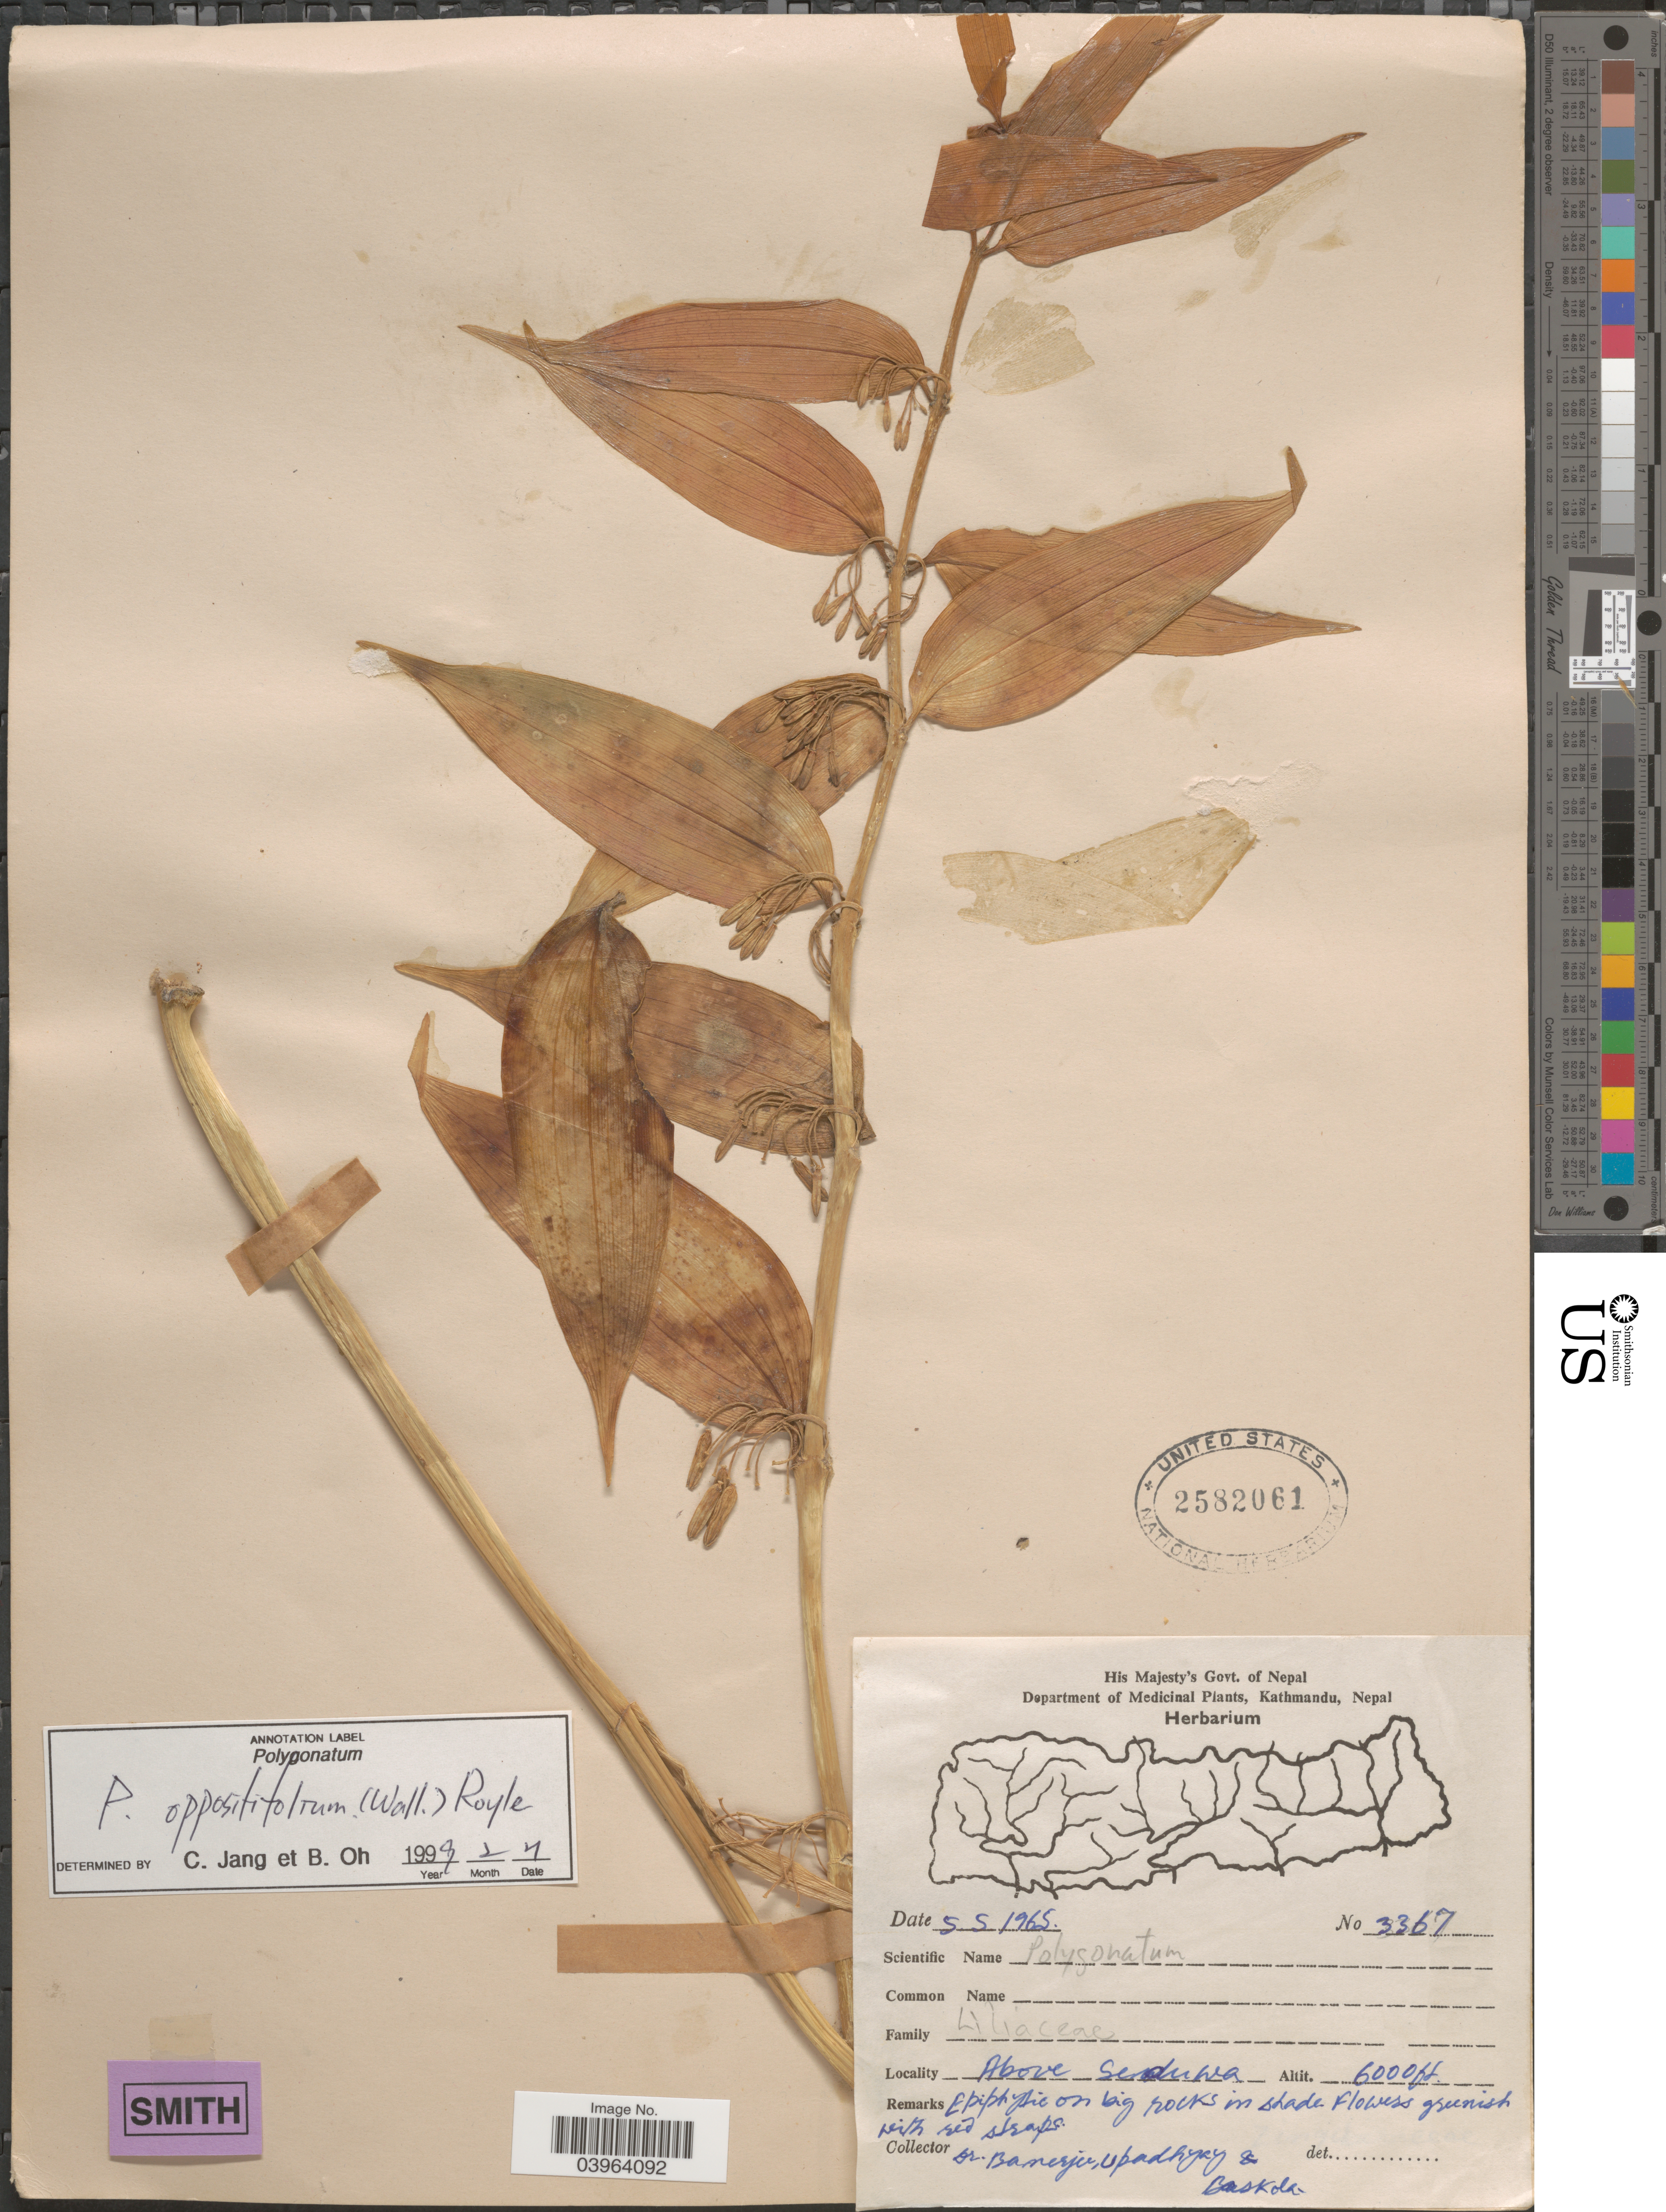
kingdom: Plantae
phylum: Tracheophyta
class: Liliopsida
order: Asparagales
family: Asparagaceae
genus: Polygonatum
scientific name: Polygonatum oppositifolium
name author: (Wall.) Royle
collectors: Banerjee, Upadhyay, -- & Baskola, --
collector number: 3367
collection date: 1965-05-05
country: Nepal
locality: Above Seduwa.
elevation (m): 1829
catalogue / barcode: US 2582061